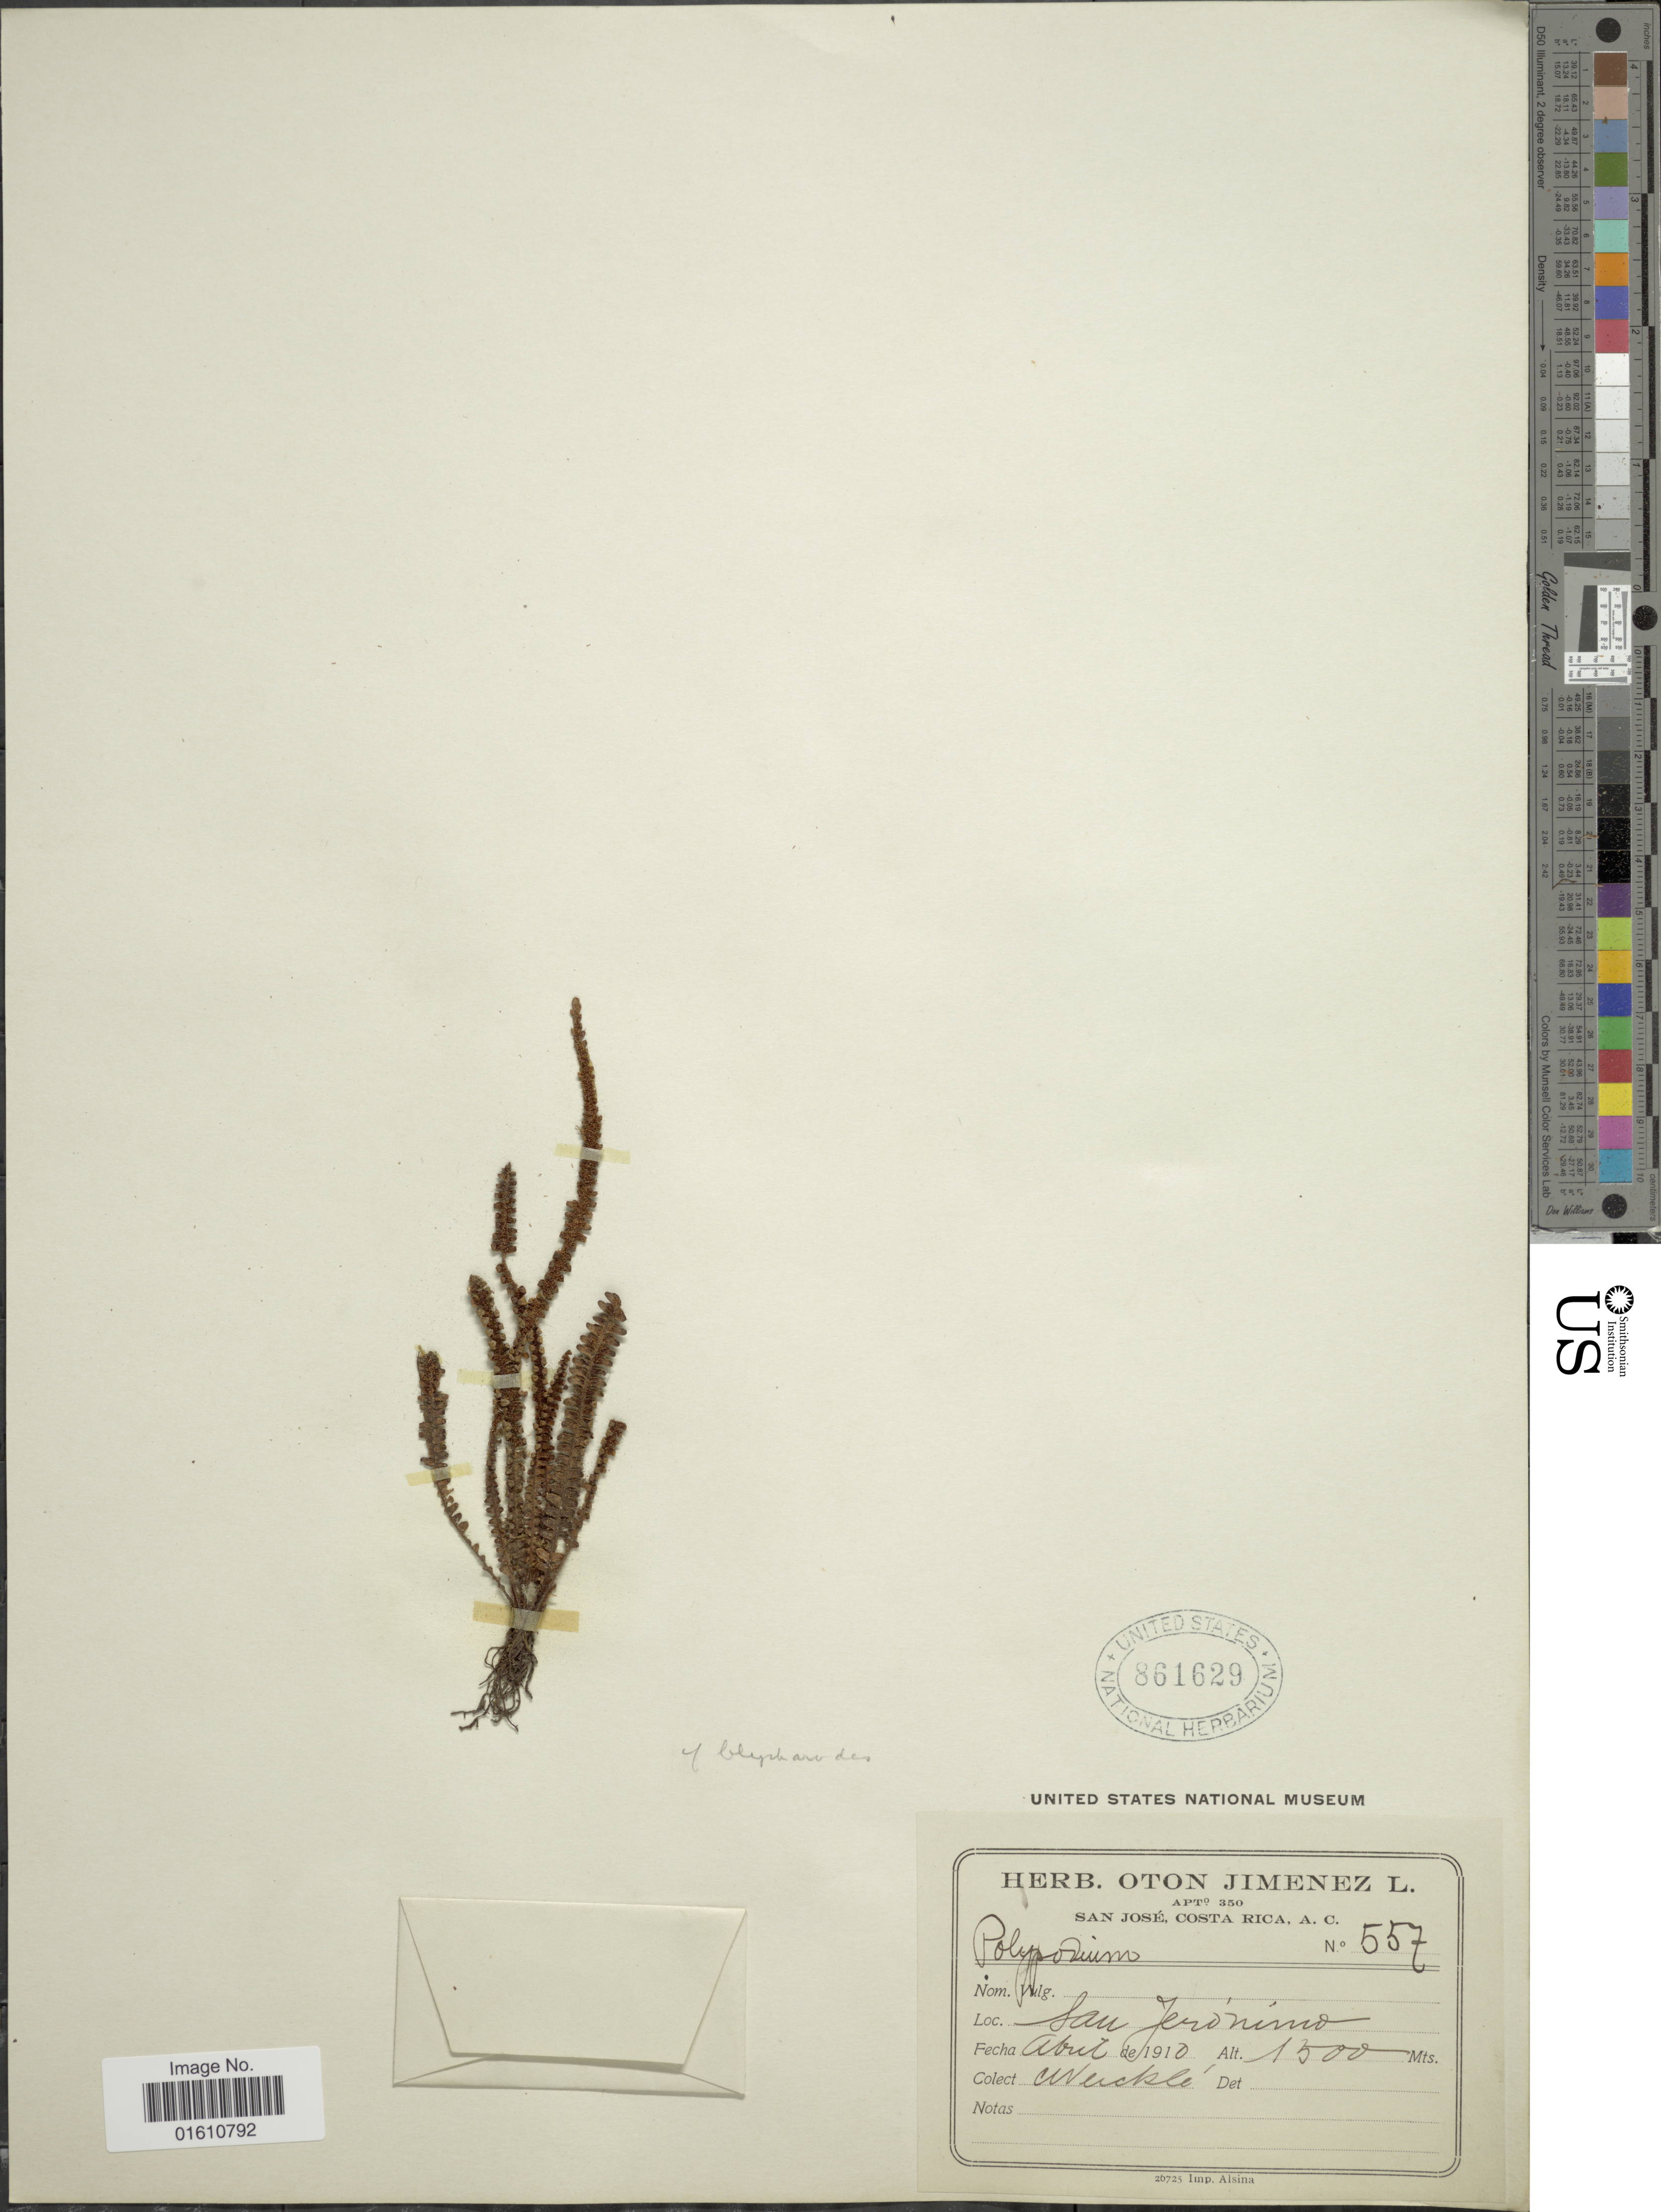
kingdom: Plantae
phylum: Tracheophyta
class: Polypodiopsida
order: Polypodiales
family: Polypodiaceae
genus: Moranopteris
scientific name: Moranopteris taenifolia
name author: (Jenman) R. Y. Hirai & J. Prado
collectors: Werckle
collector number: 557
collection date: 1910-04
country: Costa Rica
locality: San Jeronimo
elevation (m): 1500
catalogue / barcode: US 861629